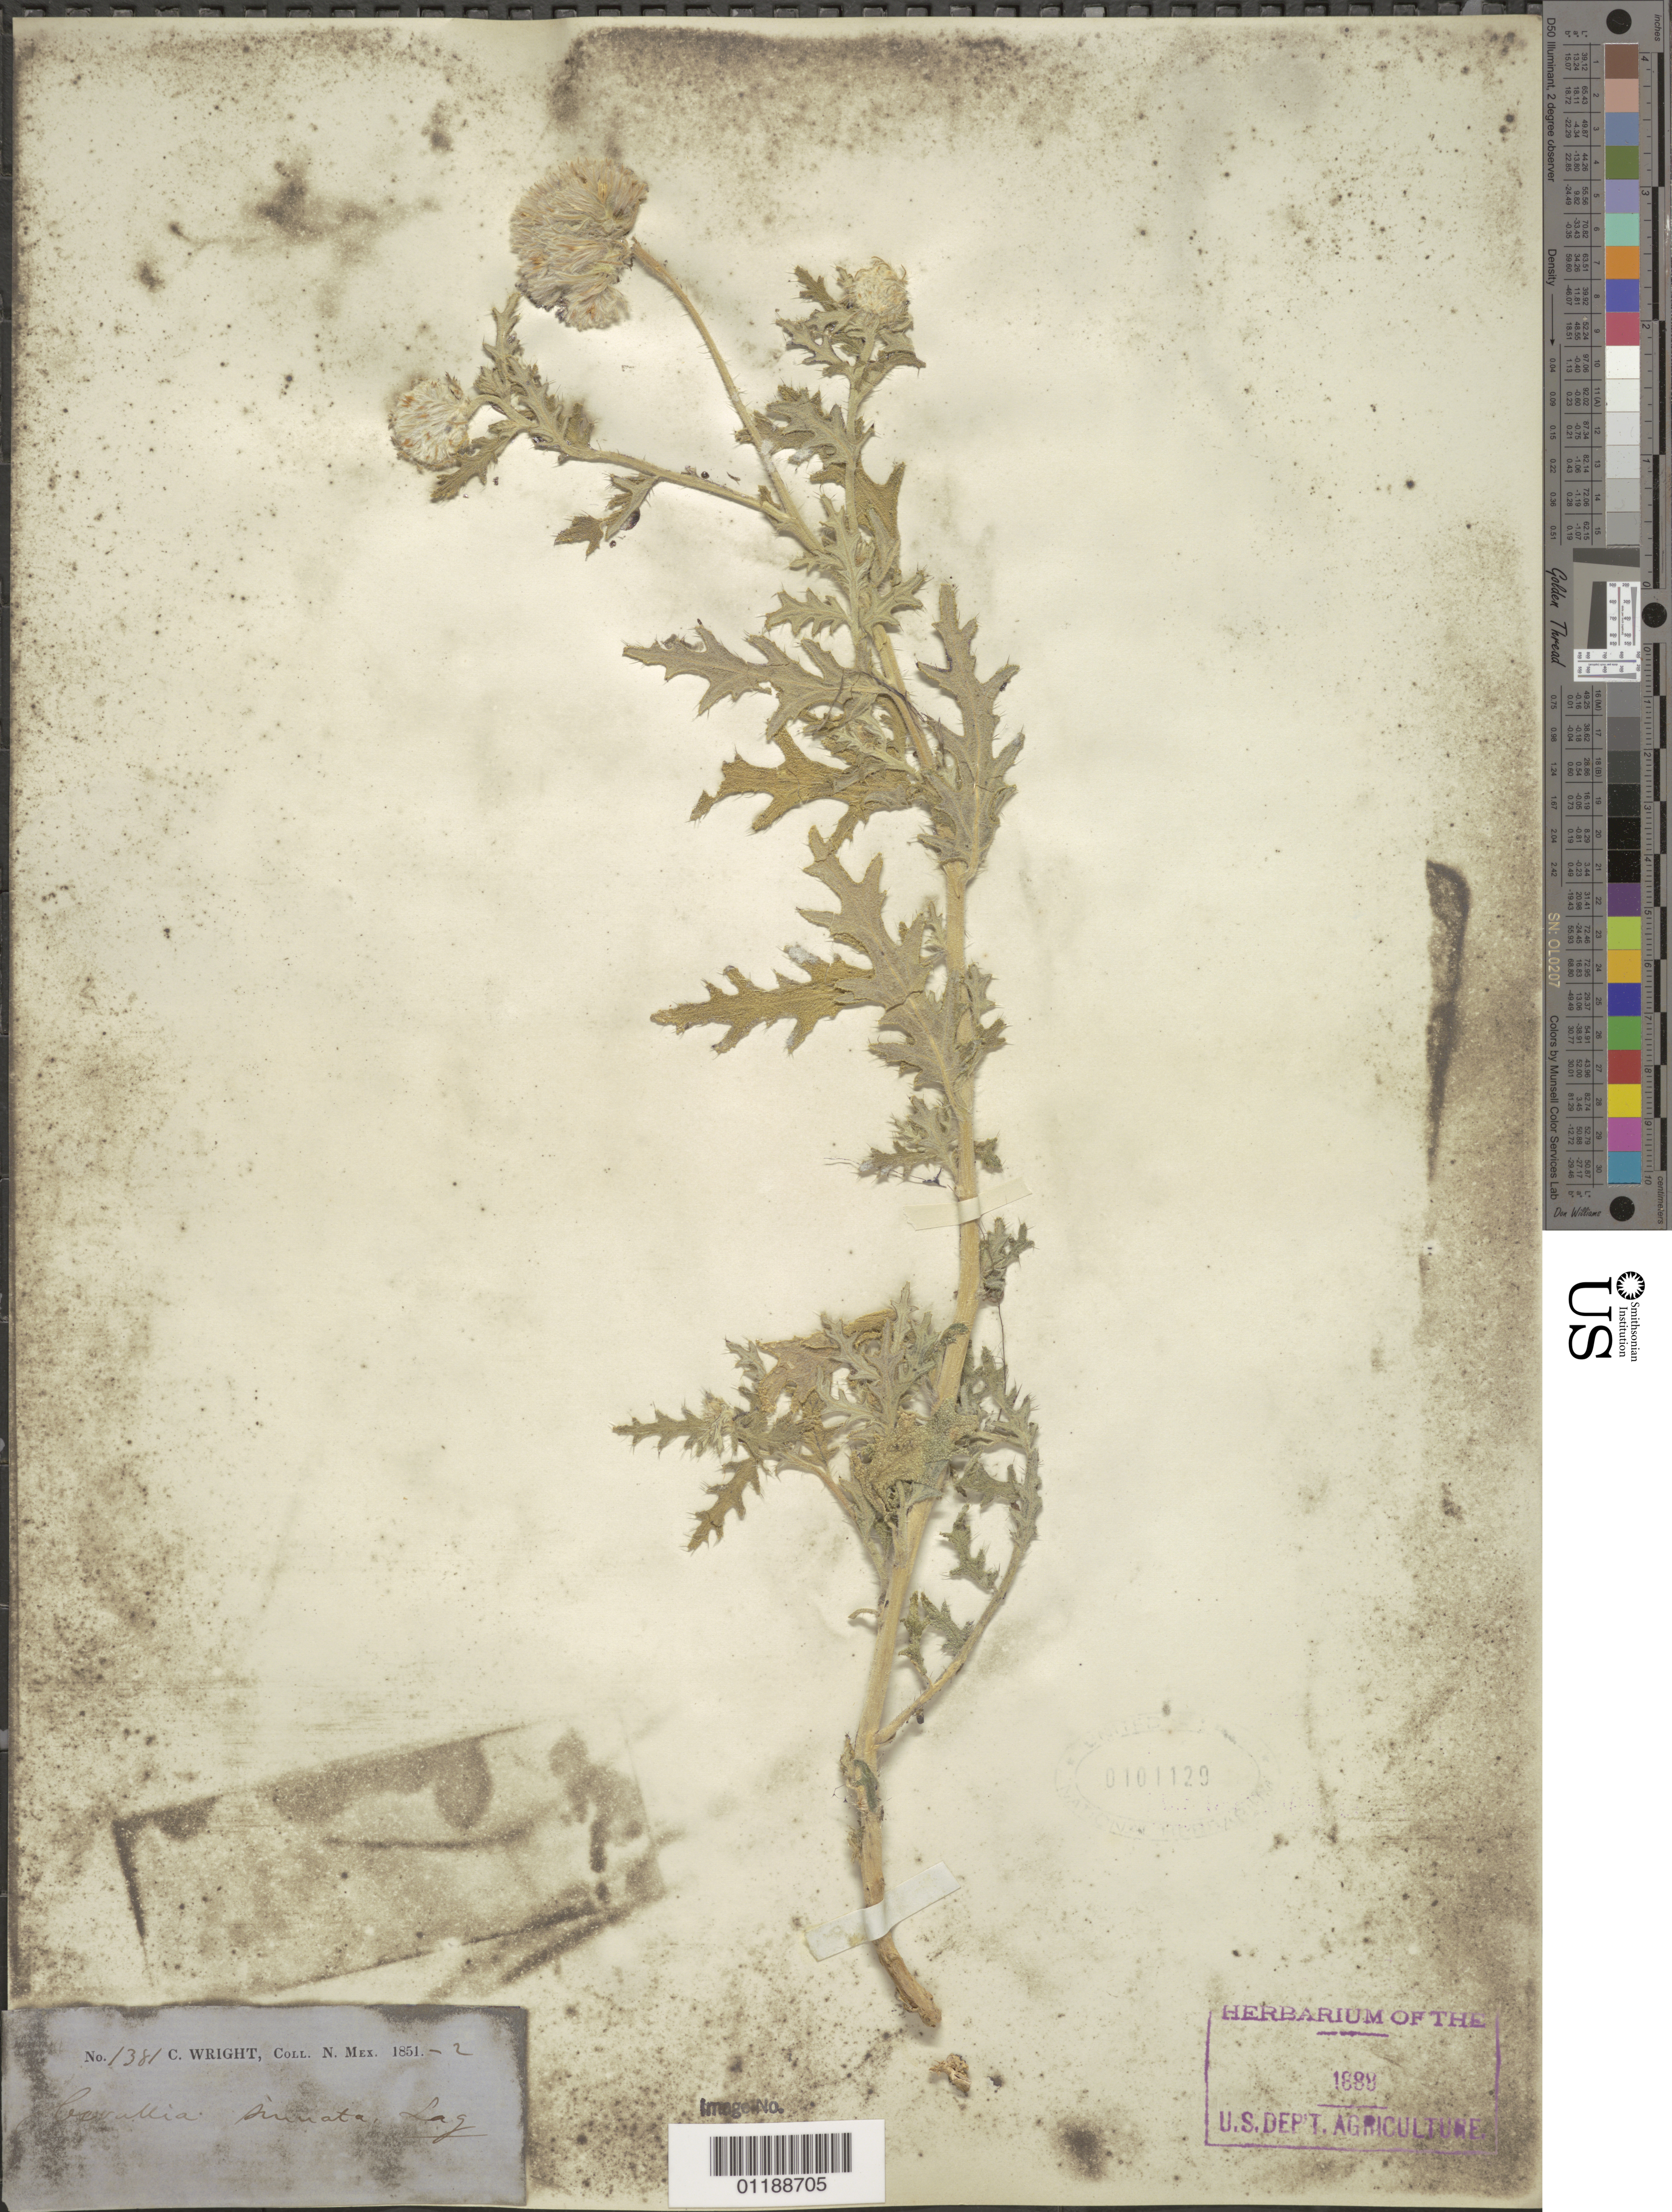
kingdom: Plantae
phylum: Tracheophyta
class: Magnoliopsida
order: Cornales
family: Loasaceae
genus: Cevallia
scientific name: Cevallia sinuata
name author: Lag.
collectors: C. Wright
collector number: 1381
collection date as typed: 1851 to -- --- 1852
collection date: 1851/1852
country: United States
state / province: New Mexico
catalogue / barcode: US 101129